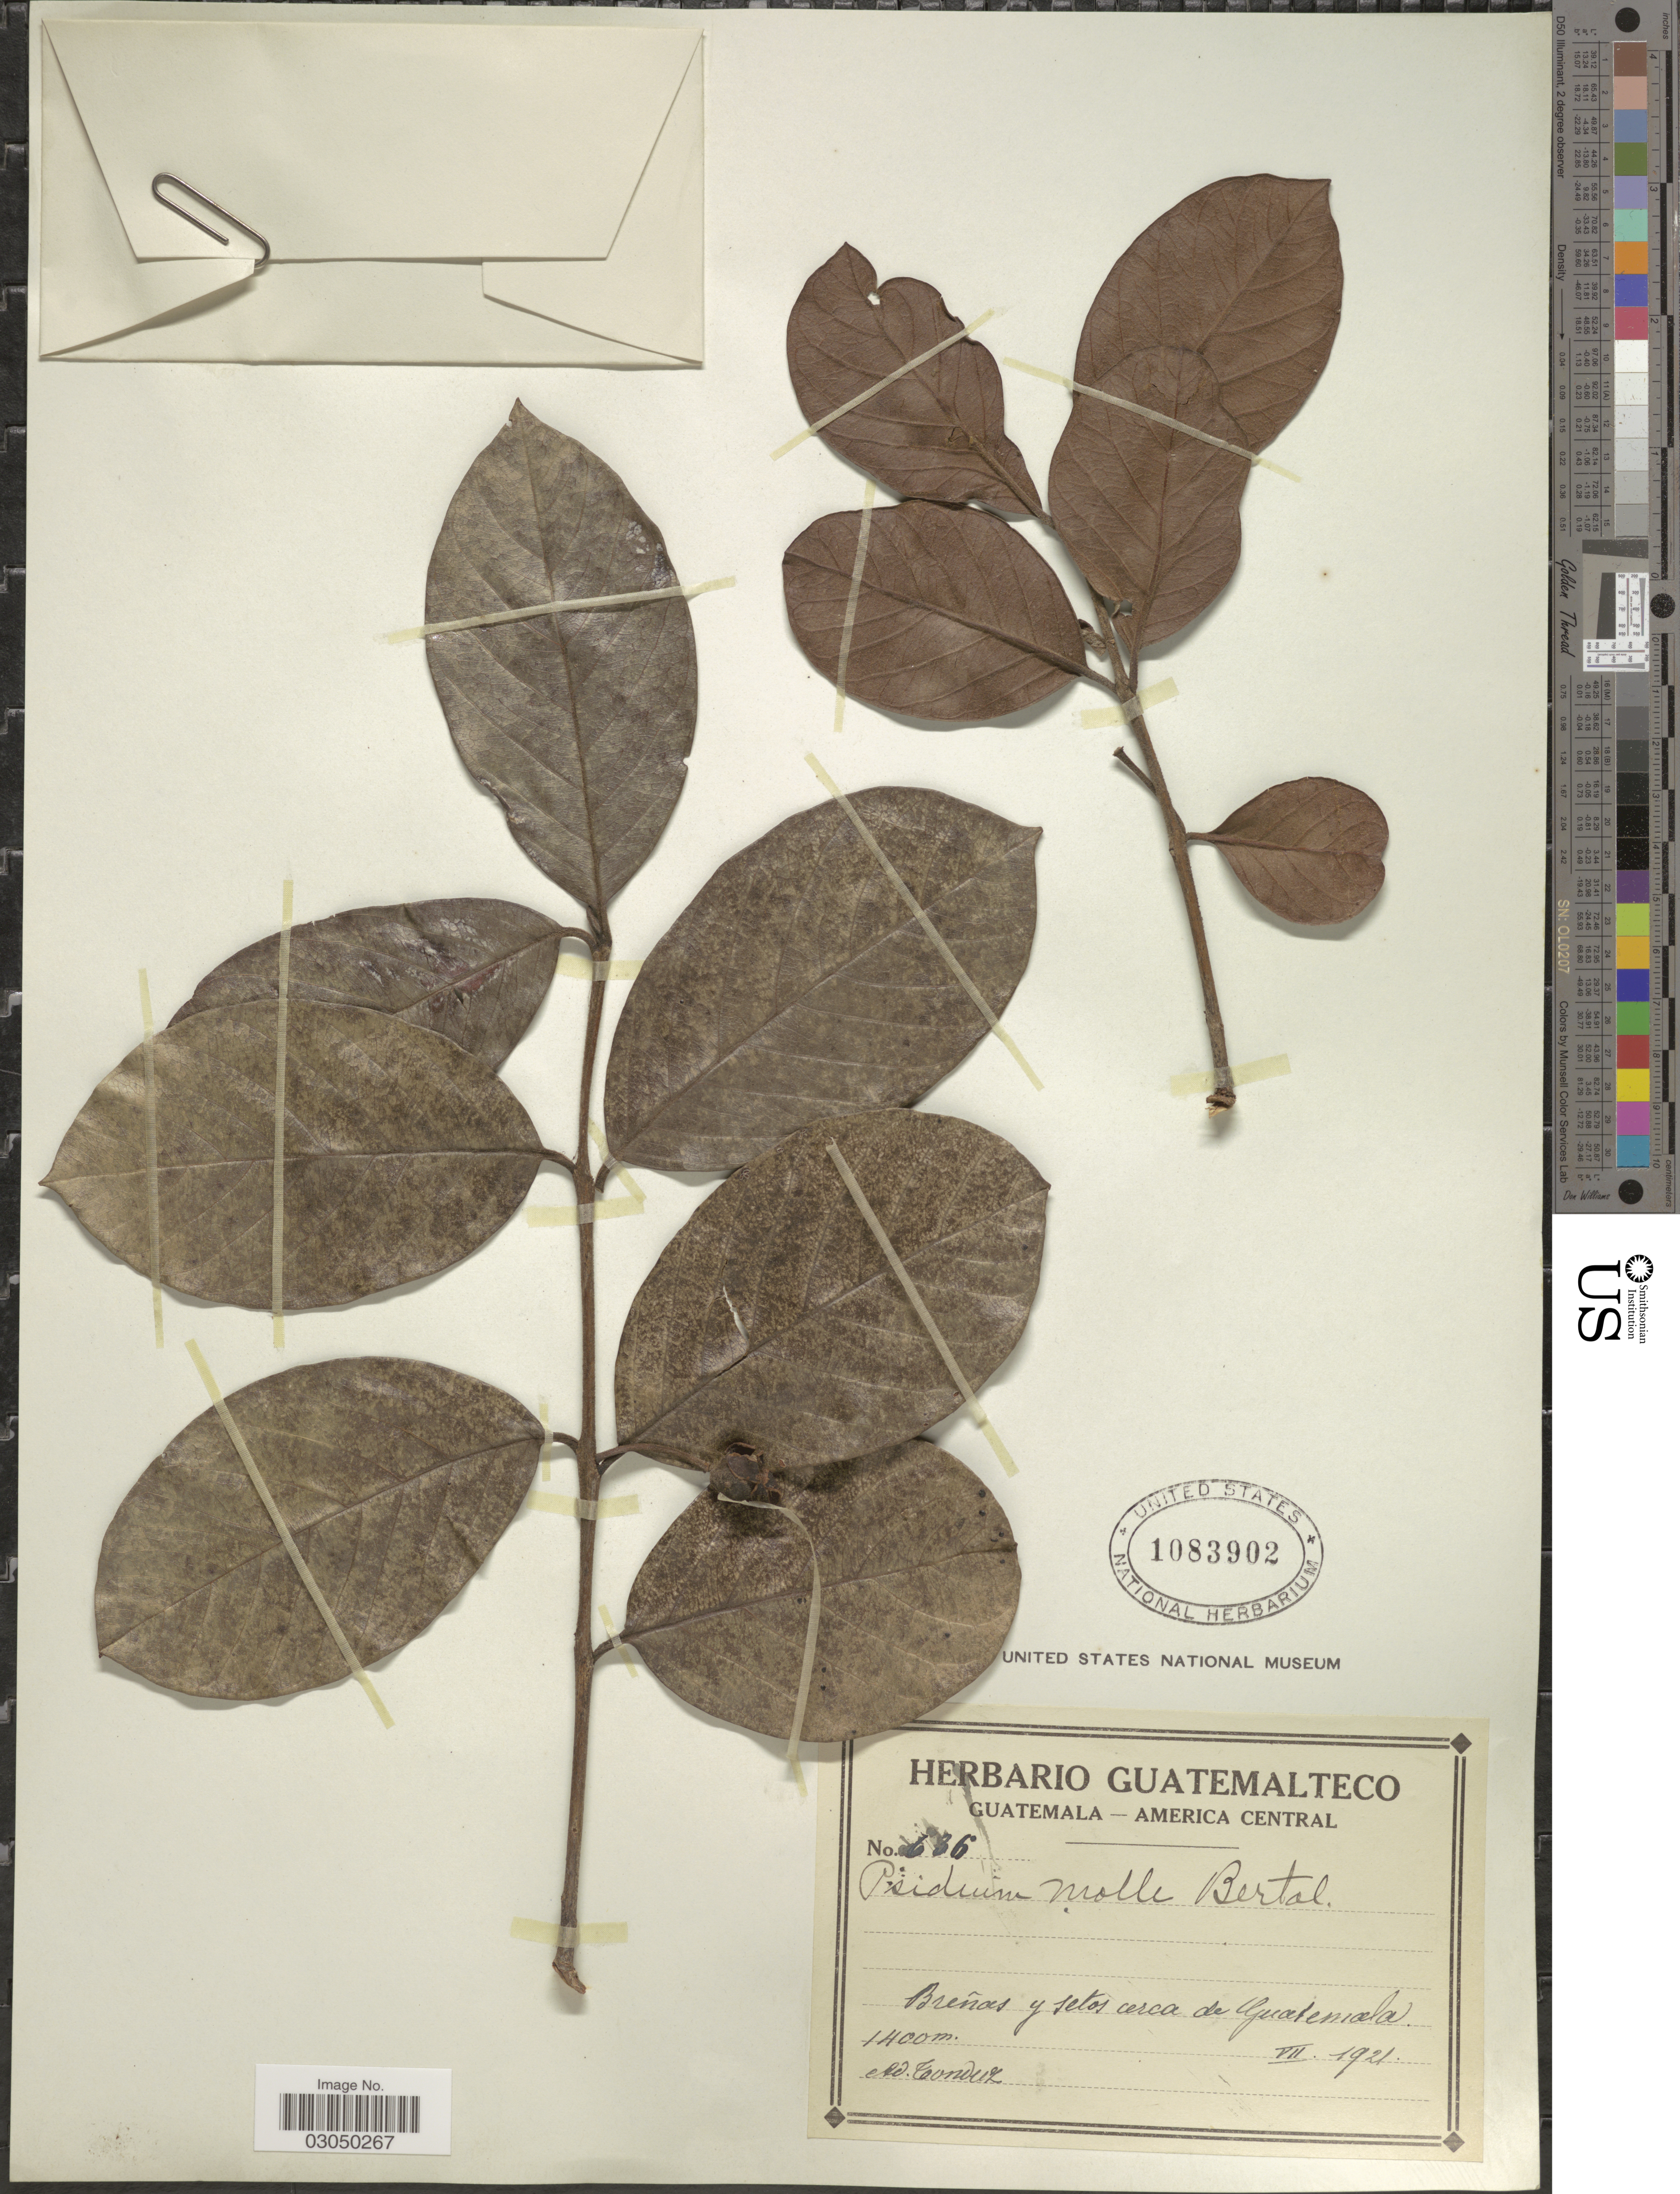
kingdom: Plantae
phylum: Tracheophyta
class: Magnoliopsida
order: Myrtales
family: Myrtaceae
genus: Psidium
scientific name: Psidium guineense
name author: Sw.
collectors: A. Tonduz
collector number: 636*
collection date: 1921-07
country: Guatemala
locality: Breñas y setos cerca de Guatemala.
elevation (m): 1400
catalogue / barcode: US 1083902